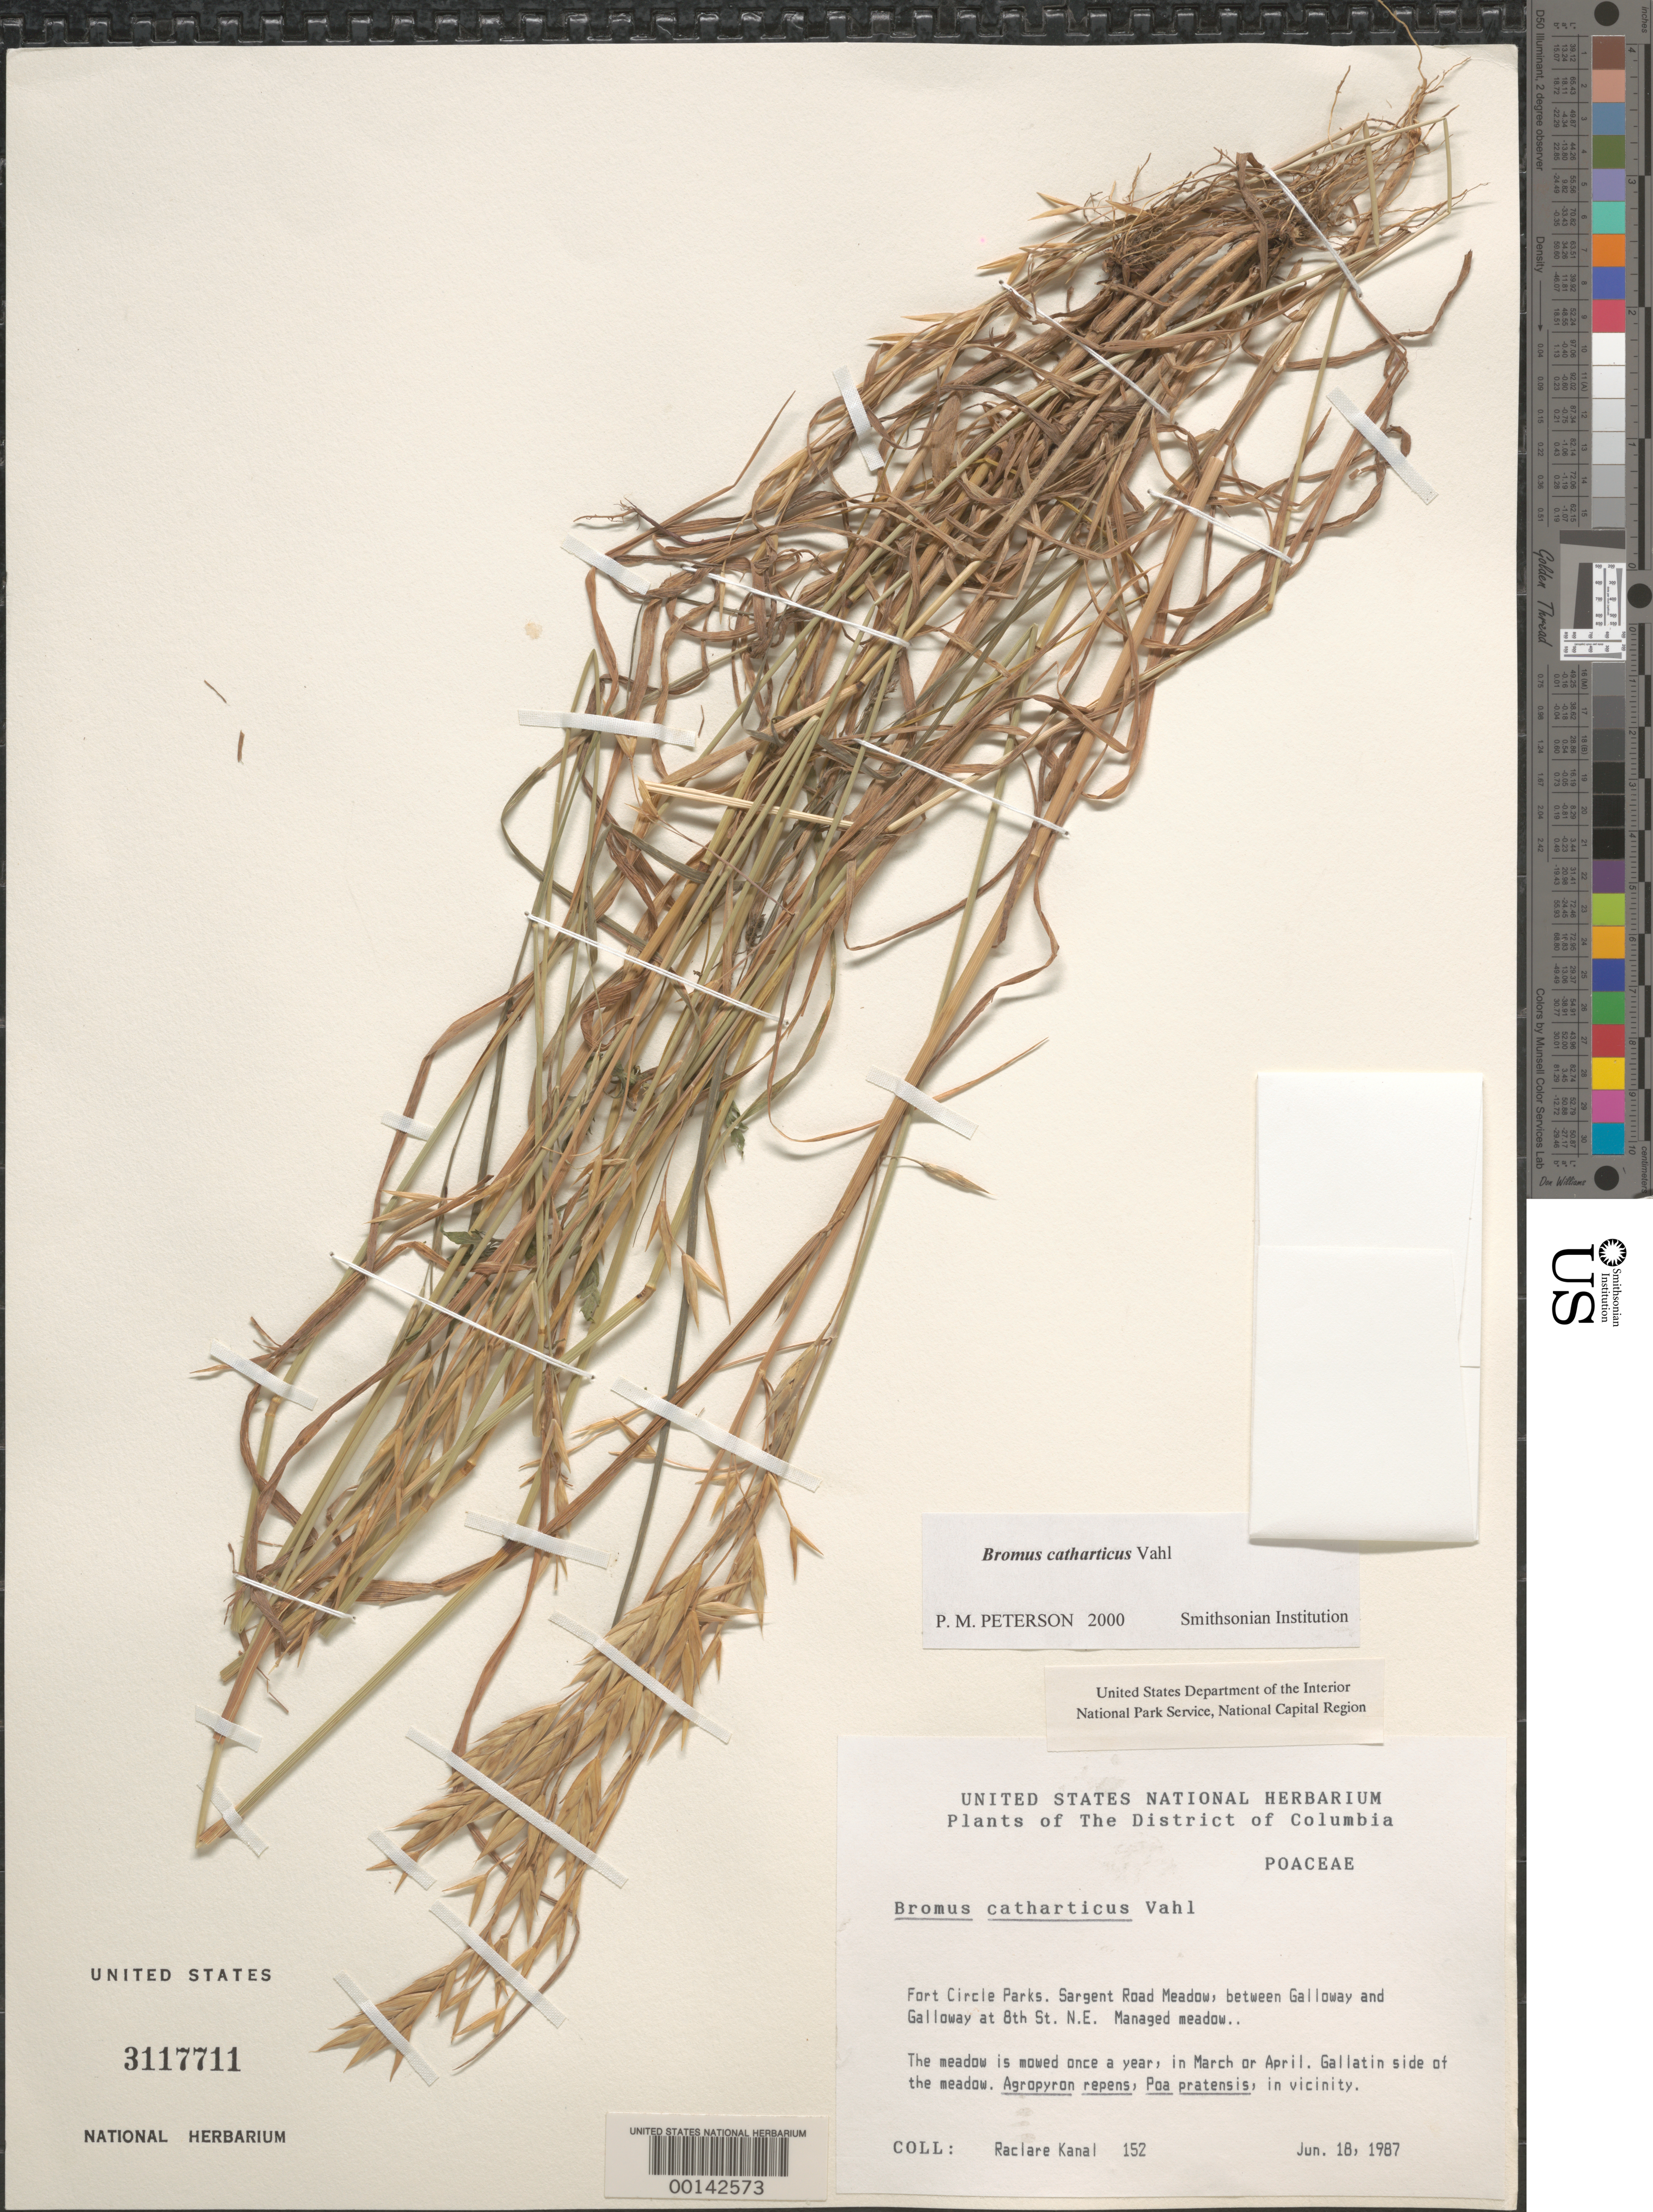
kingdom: Plantae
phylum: Tracheophyta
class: Magnoliopsida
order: Laurales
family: Lauraceae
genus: Endiandra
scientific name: Endiandra latifolia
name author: Kosterm.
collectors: R. Kanal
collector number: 152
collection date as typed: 18 Jun 1987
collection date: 1987-06-18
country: United States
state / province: District of Columbia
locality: Fort Circle Parks, Sargent Road meadow, between Galloway and Galloway at 8th St. NE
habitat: Managed meadow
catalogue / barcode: US 3117711